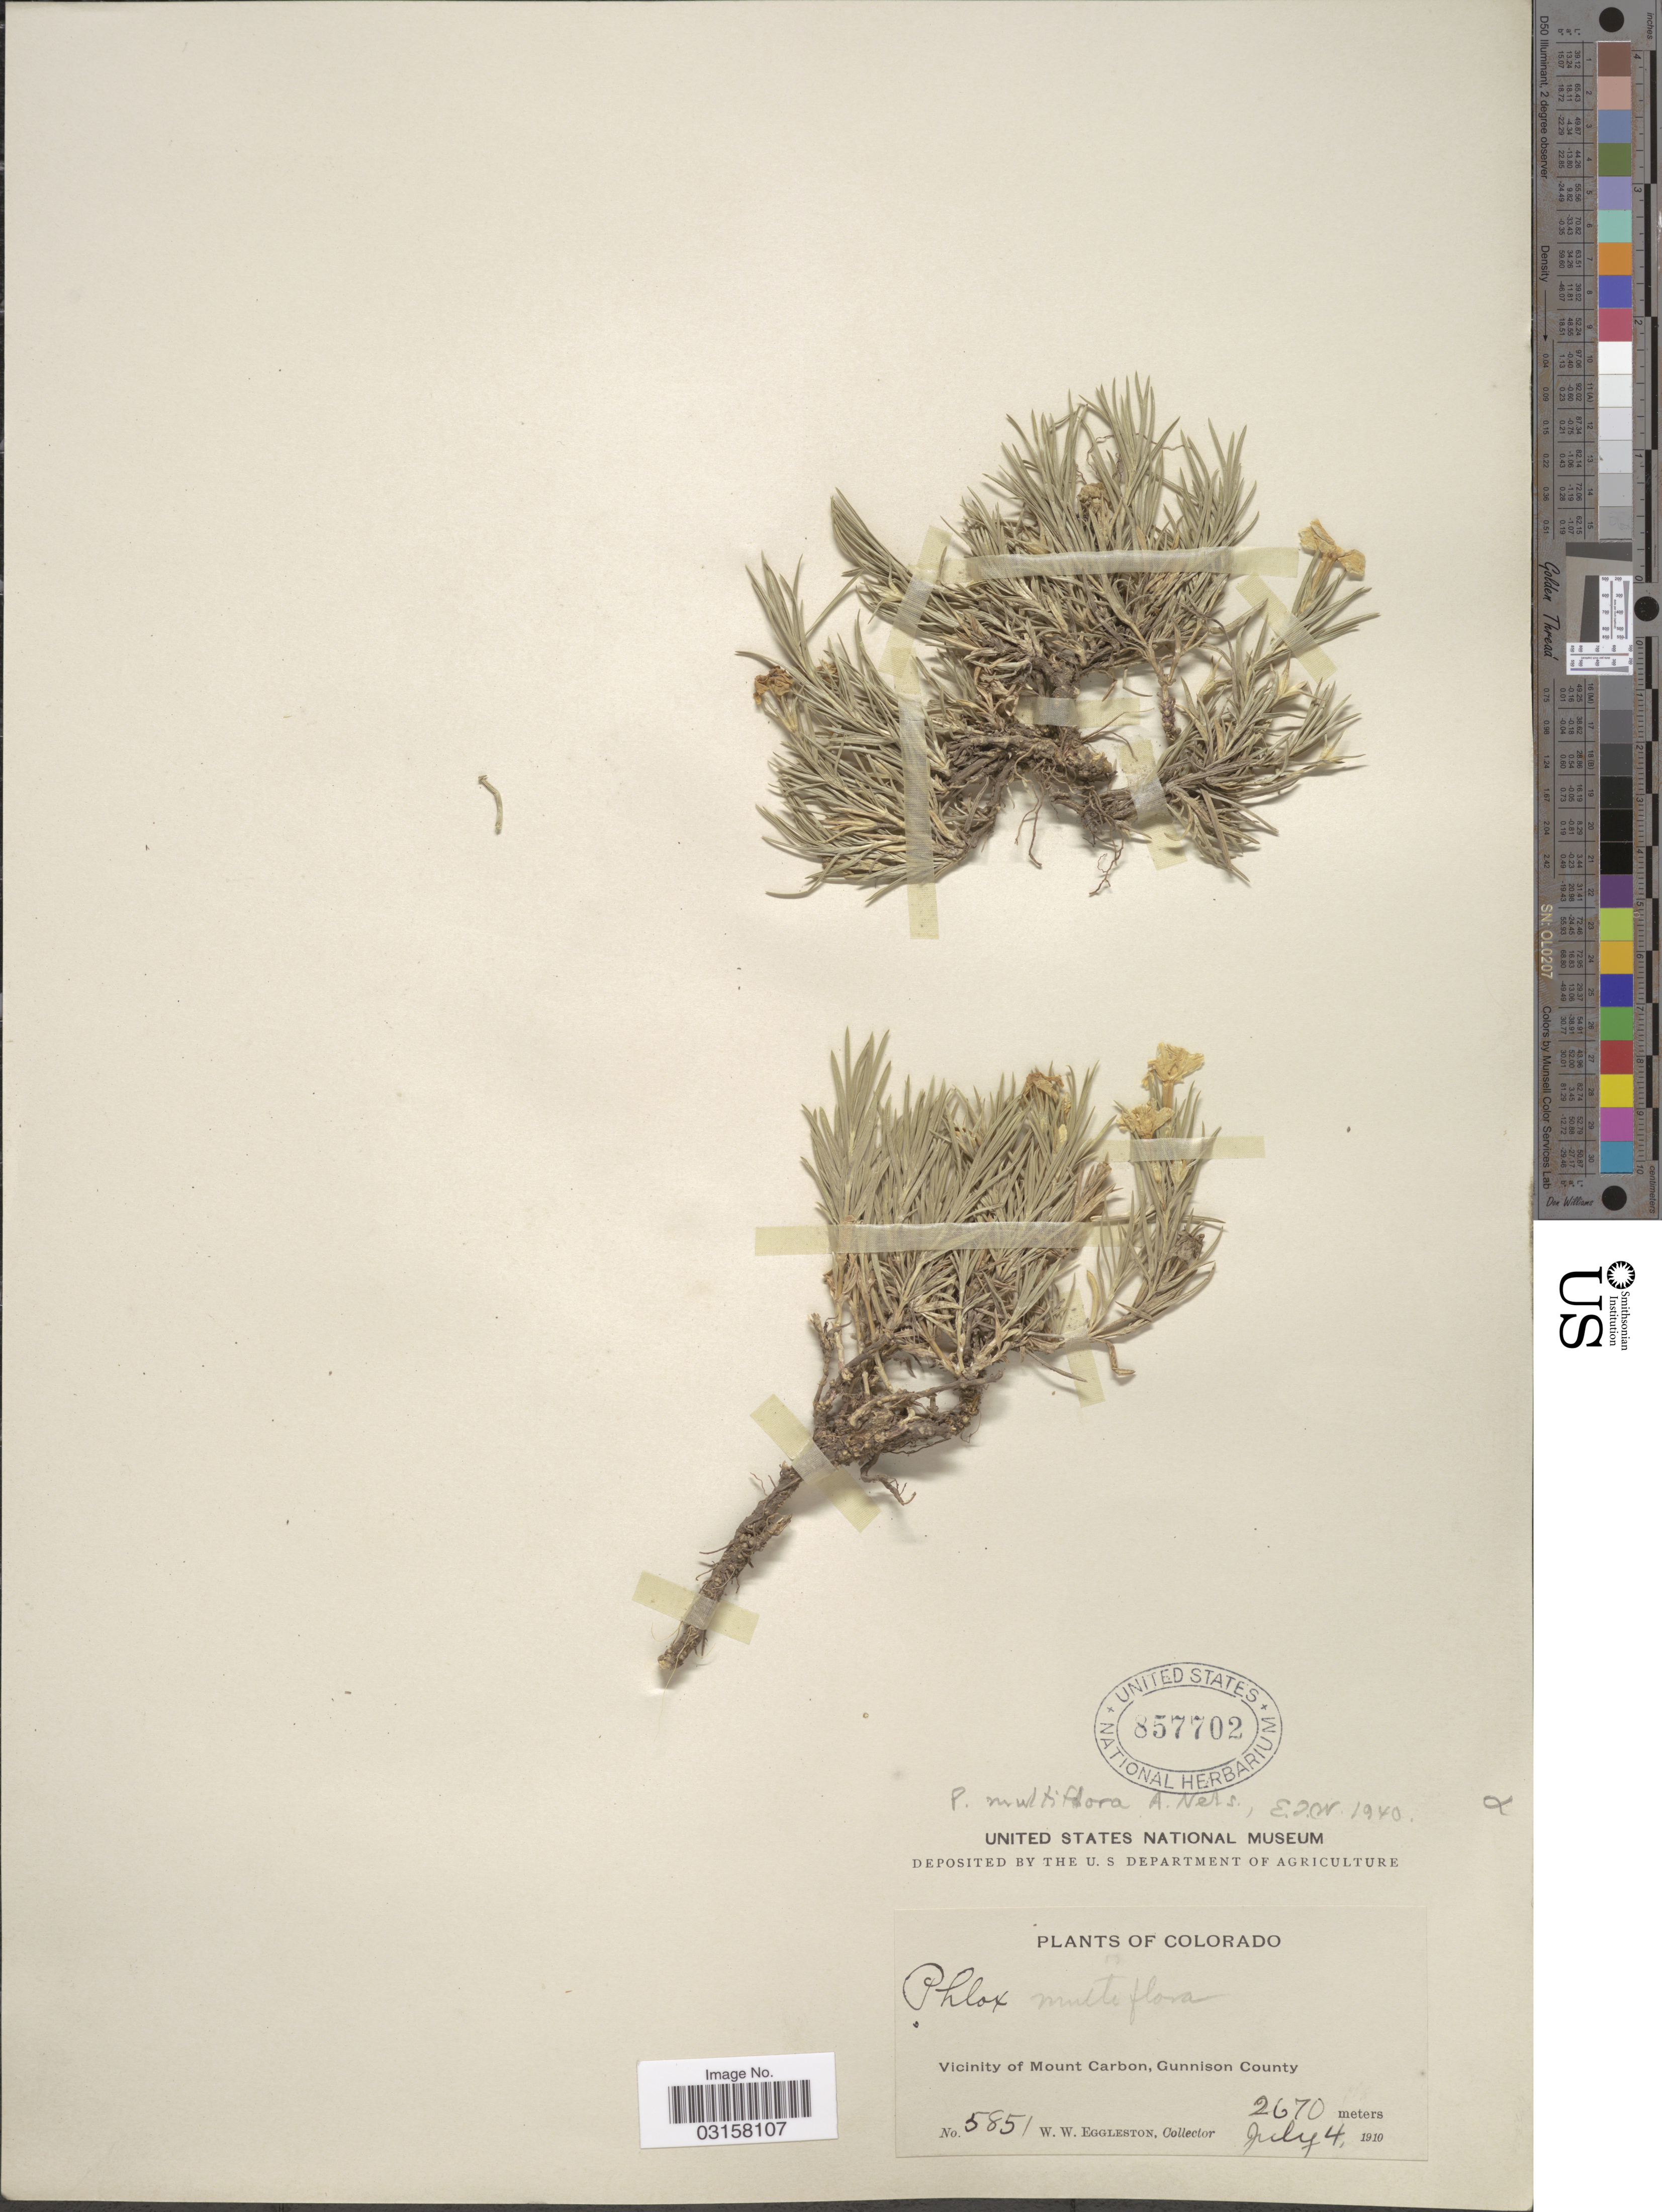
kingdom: Plantae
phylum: Tracheophyta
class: Magnoliopsida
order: Ericales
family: Polemoniaceae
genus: Phlox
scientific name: Phlox multiflora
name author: A. Nelson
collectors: W. W. Eggleston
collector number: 5851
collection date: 1910-07-04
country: United States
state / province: Colorado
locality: Vicinity of Mount Carbon, Gunnison County.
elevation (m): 2670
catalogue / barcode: US 857702